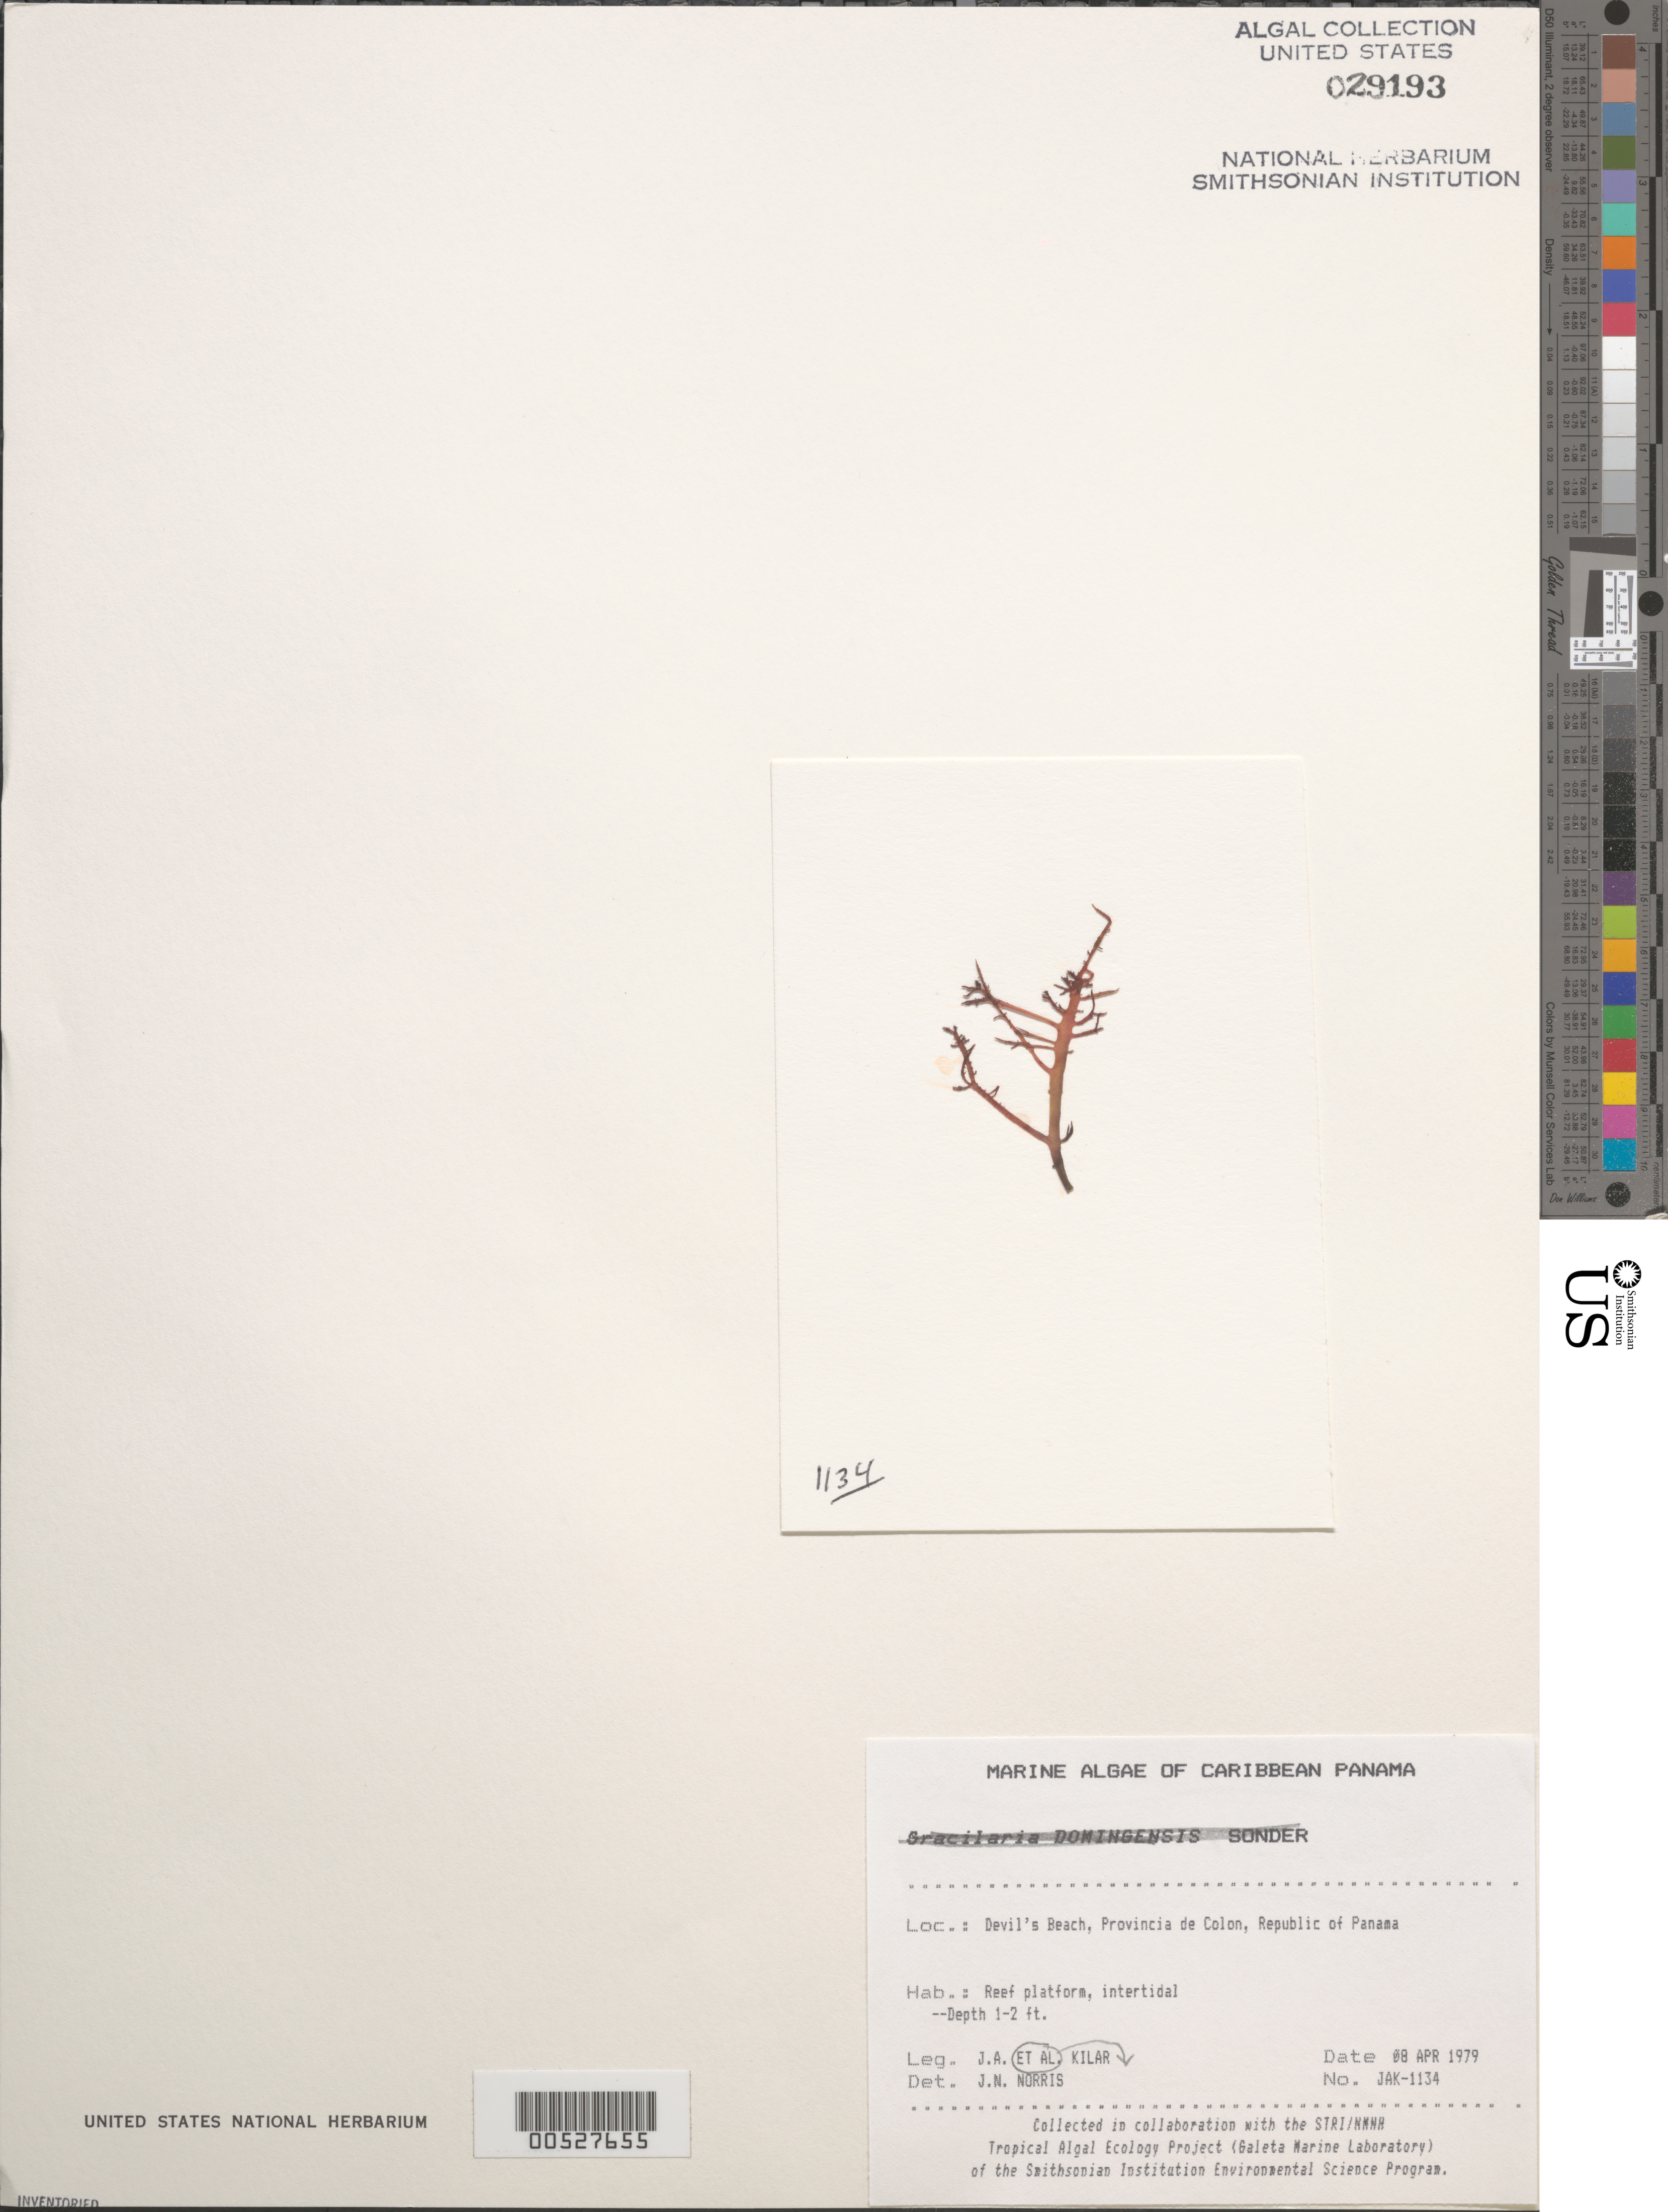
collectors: J. A. Kilar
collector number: JAK-1134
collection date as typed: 08 Apr 1979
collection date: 1979-04-08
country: Panama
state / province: Colón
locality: Devil's Beach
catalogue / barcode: US 29193